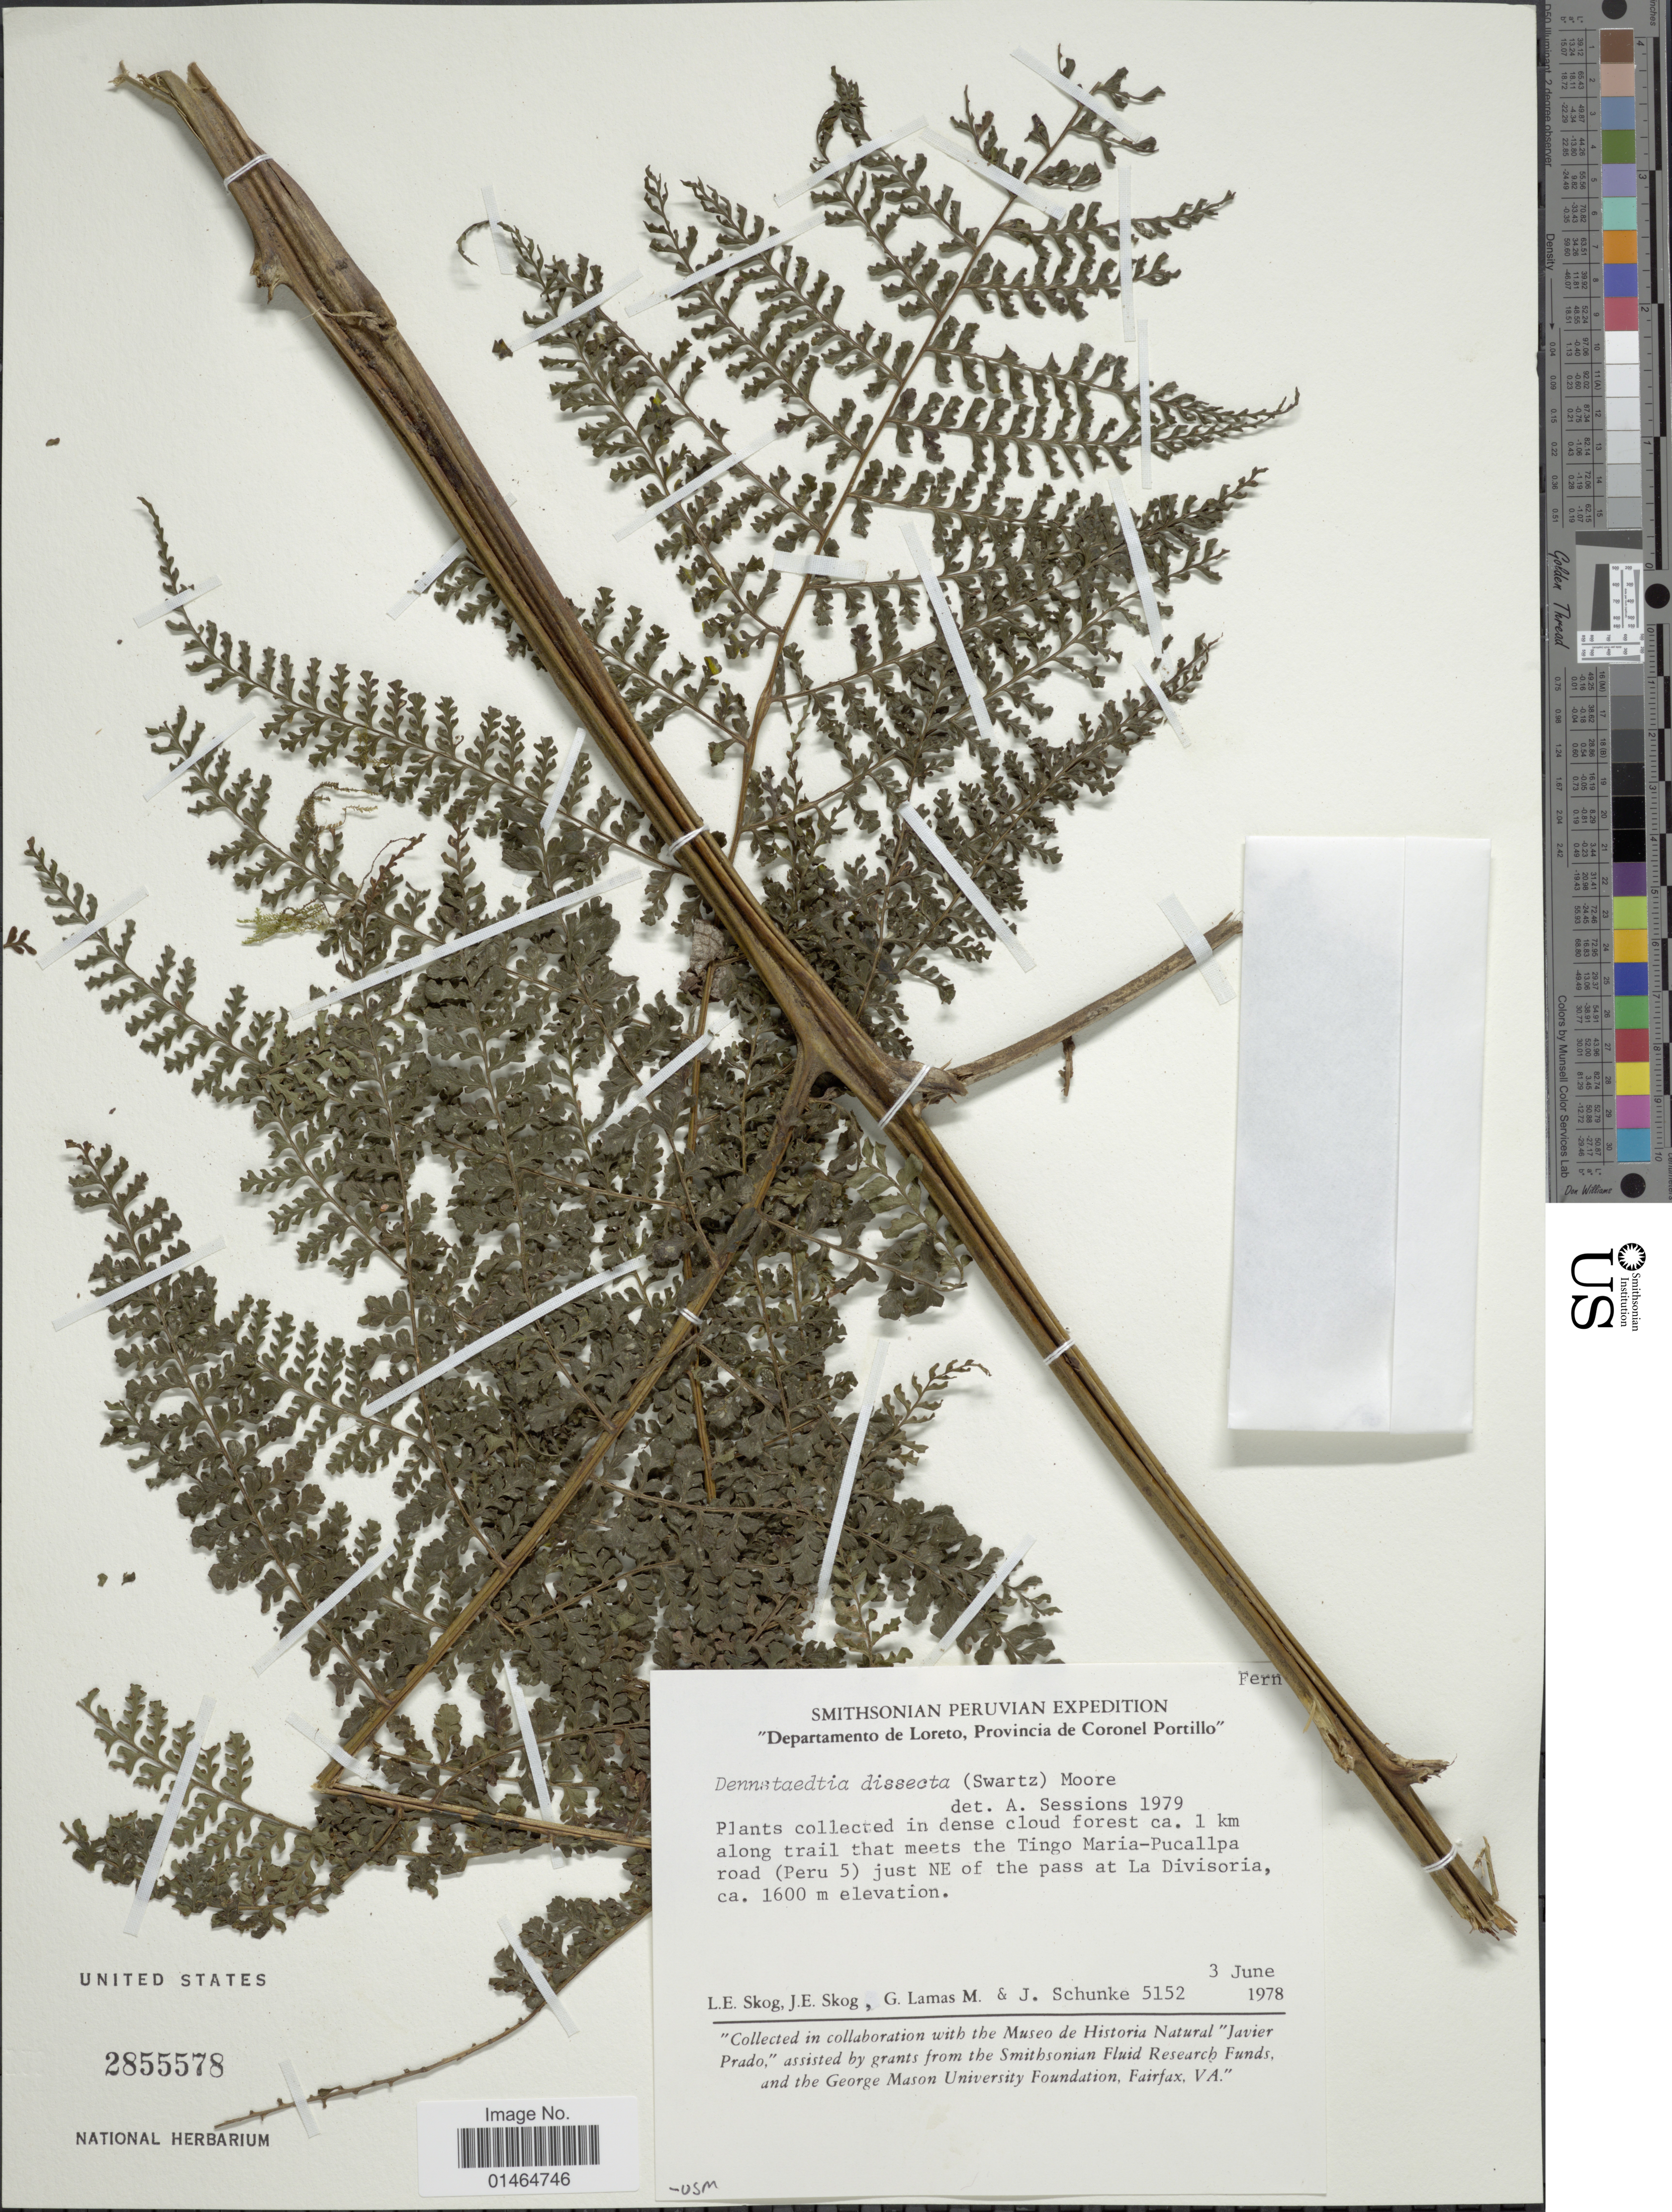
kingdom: Plantae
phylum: Tracheophyta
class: Polypodiopsida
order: Polypodiales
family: Dennstaedtiaceae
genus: Dennstaedtia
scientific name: Dennstaedtia dissecta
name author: (Sw.) T. Moore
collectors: L. E. Skog, J. E. Skog, G. Lamas M. & J. Schunke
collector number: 5152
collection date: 1978-06-03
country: Peru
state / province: Loreto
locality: Provincia de Coronel Portillo. Plants collected in dense cloud forest ca. 1 km along trail that meets the Tingo Maria-Pucallpu road (Peru 5) just NE of the pass at La Divisoria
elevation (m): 1600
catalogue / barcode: US 2855578